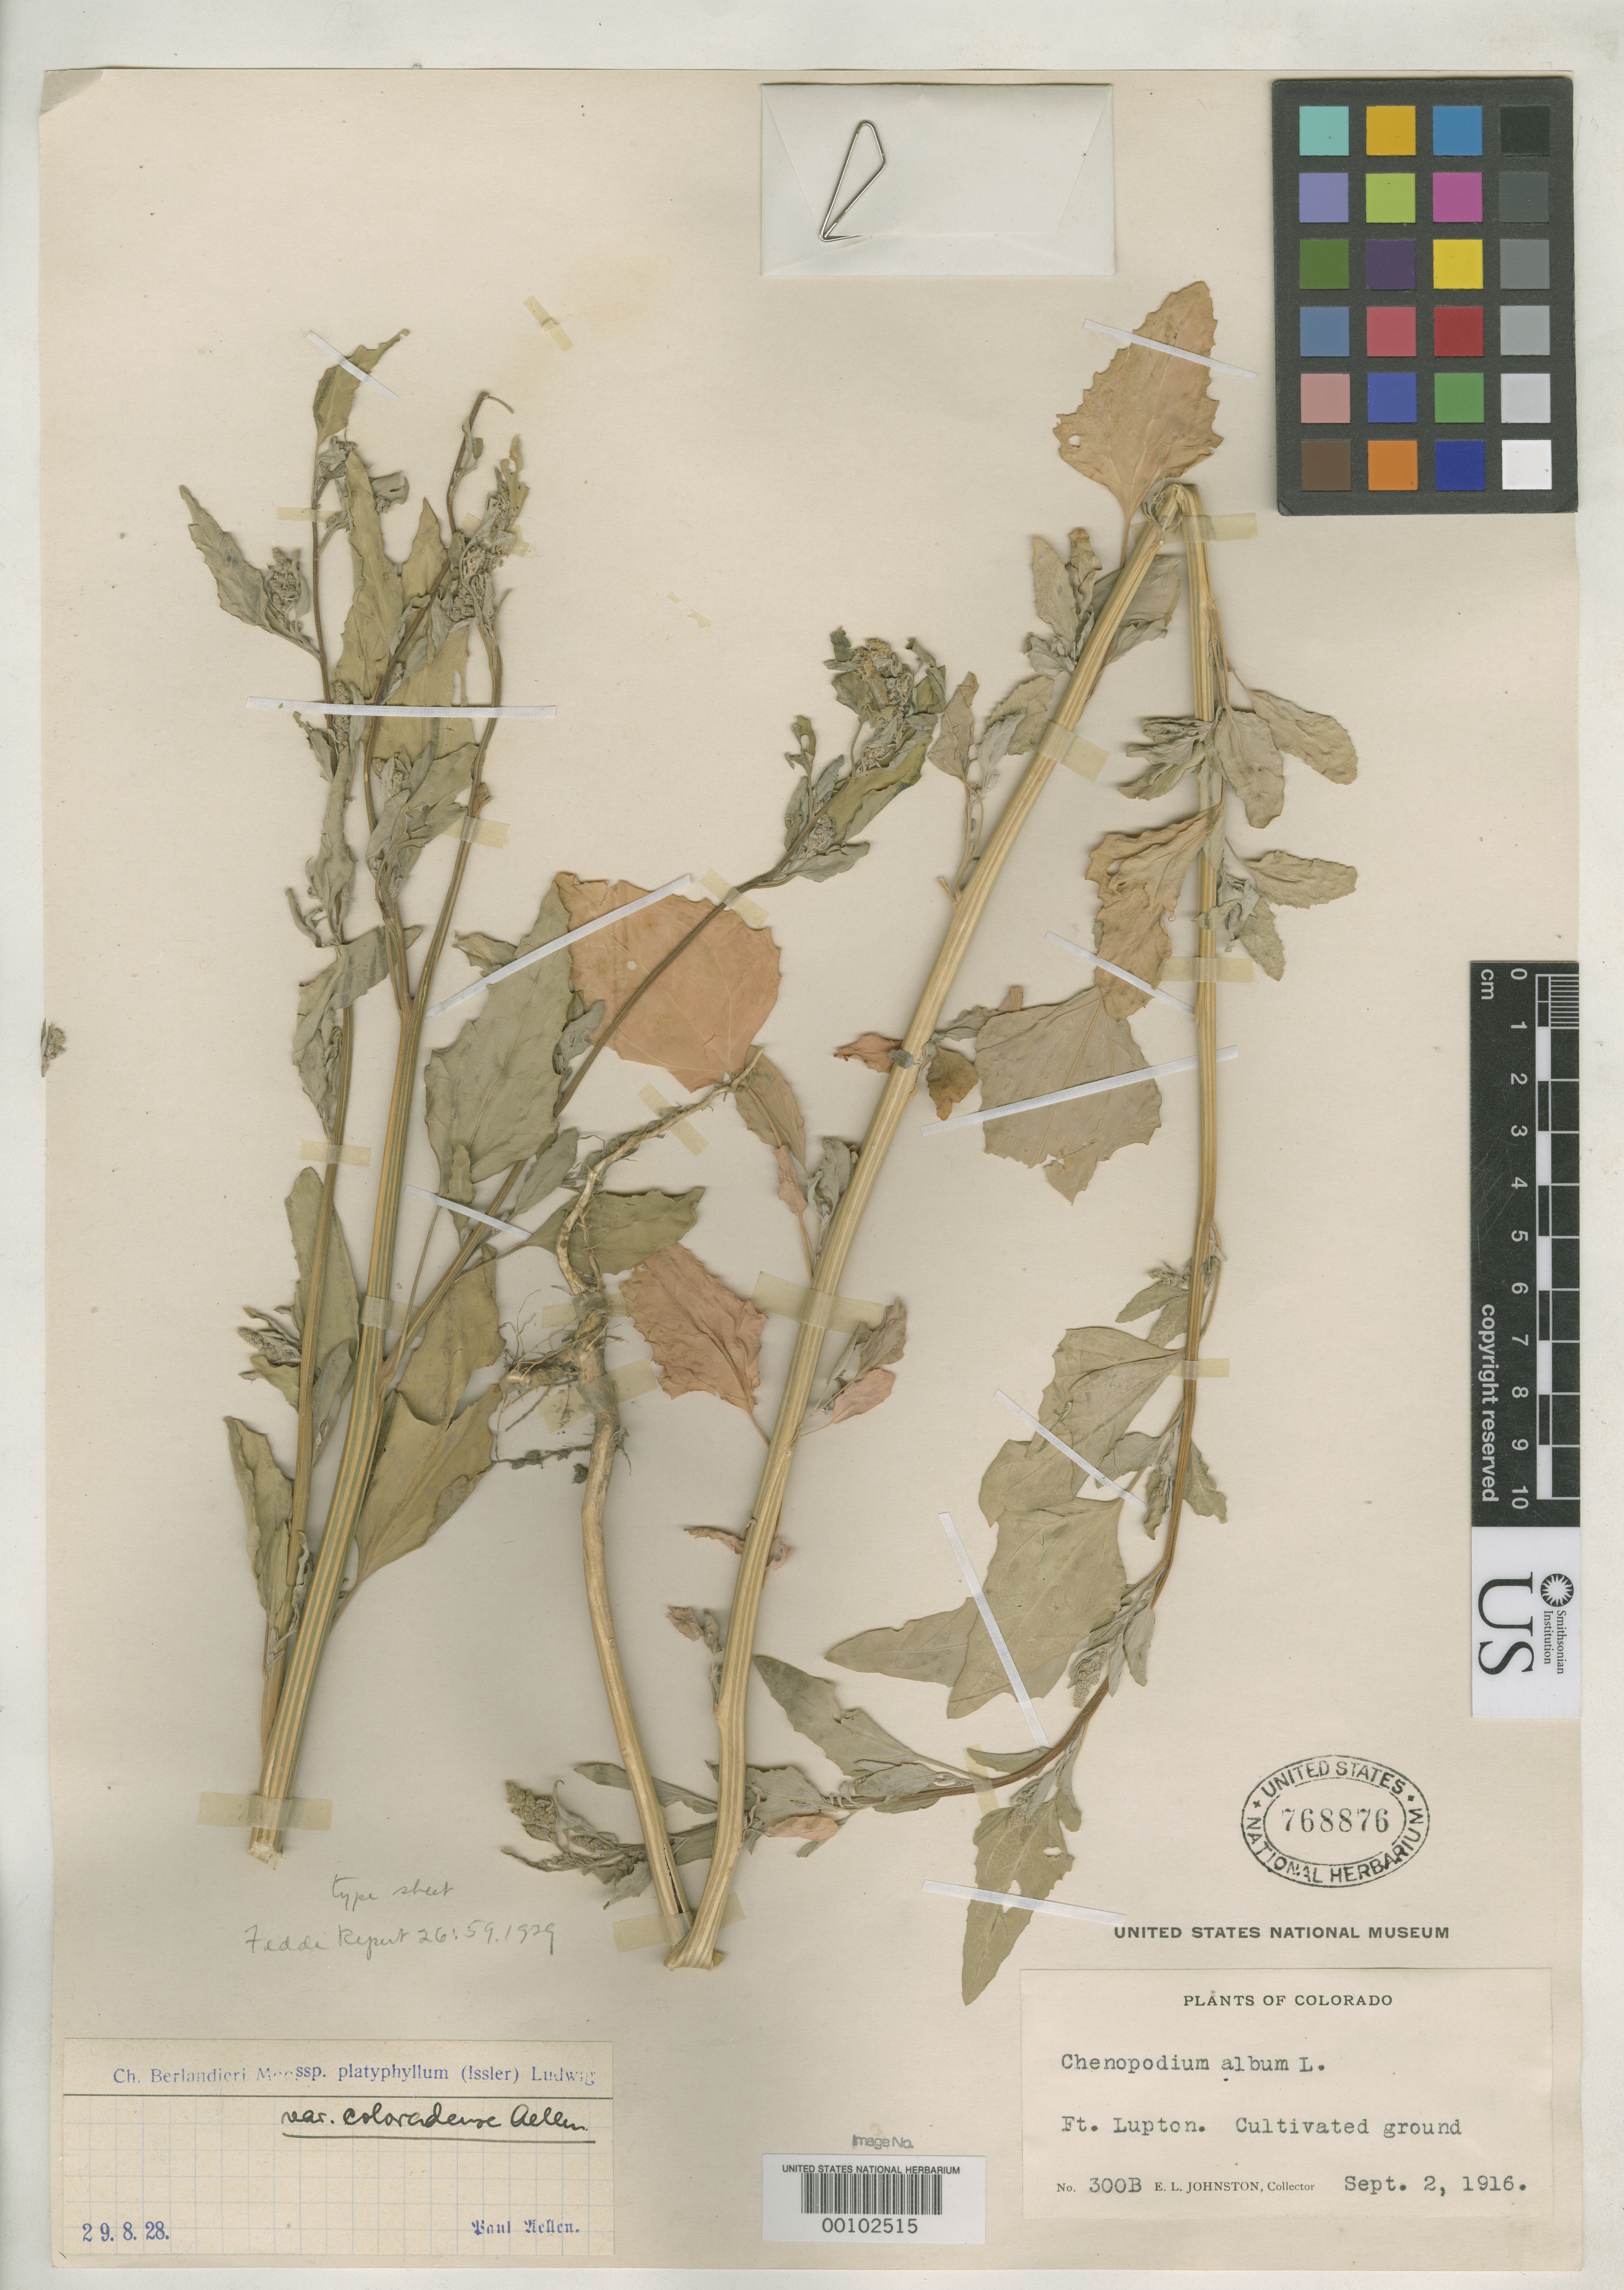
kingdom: Plantae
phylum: Tracheophyta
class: Magnoliopsida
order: Caryophyllales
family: Amaranthaceae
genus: Chenopodium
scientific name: Chenopodium berlandieri var. coloradense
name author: Aellen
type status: Holotype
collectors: E. L. Johnston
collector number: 300 b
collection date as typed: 02 Sep 1916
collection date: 1916-09-02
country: United States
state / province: Colorado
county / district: Wel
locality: Ft. Lupton.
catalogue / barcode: US 768876